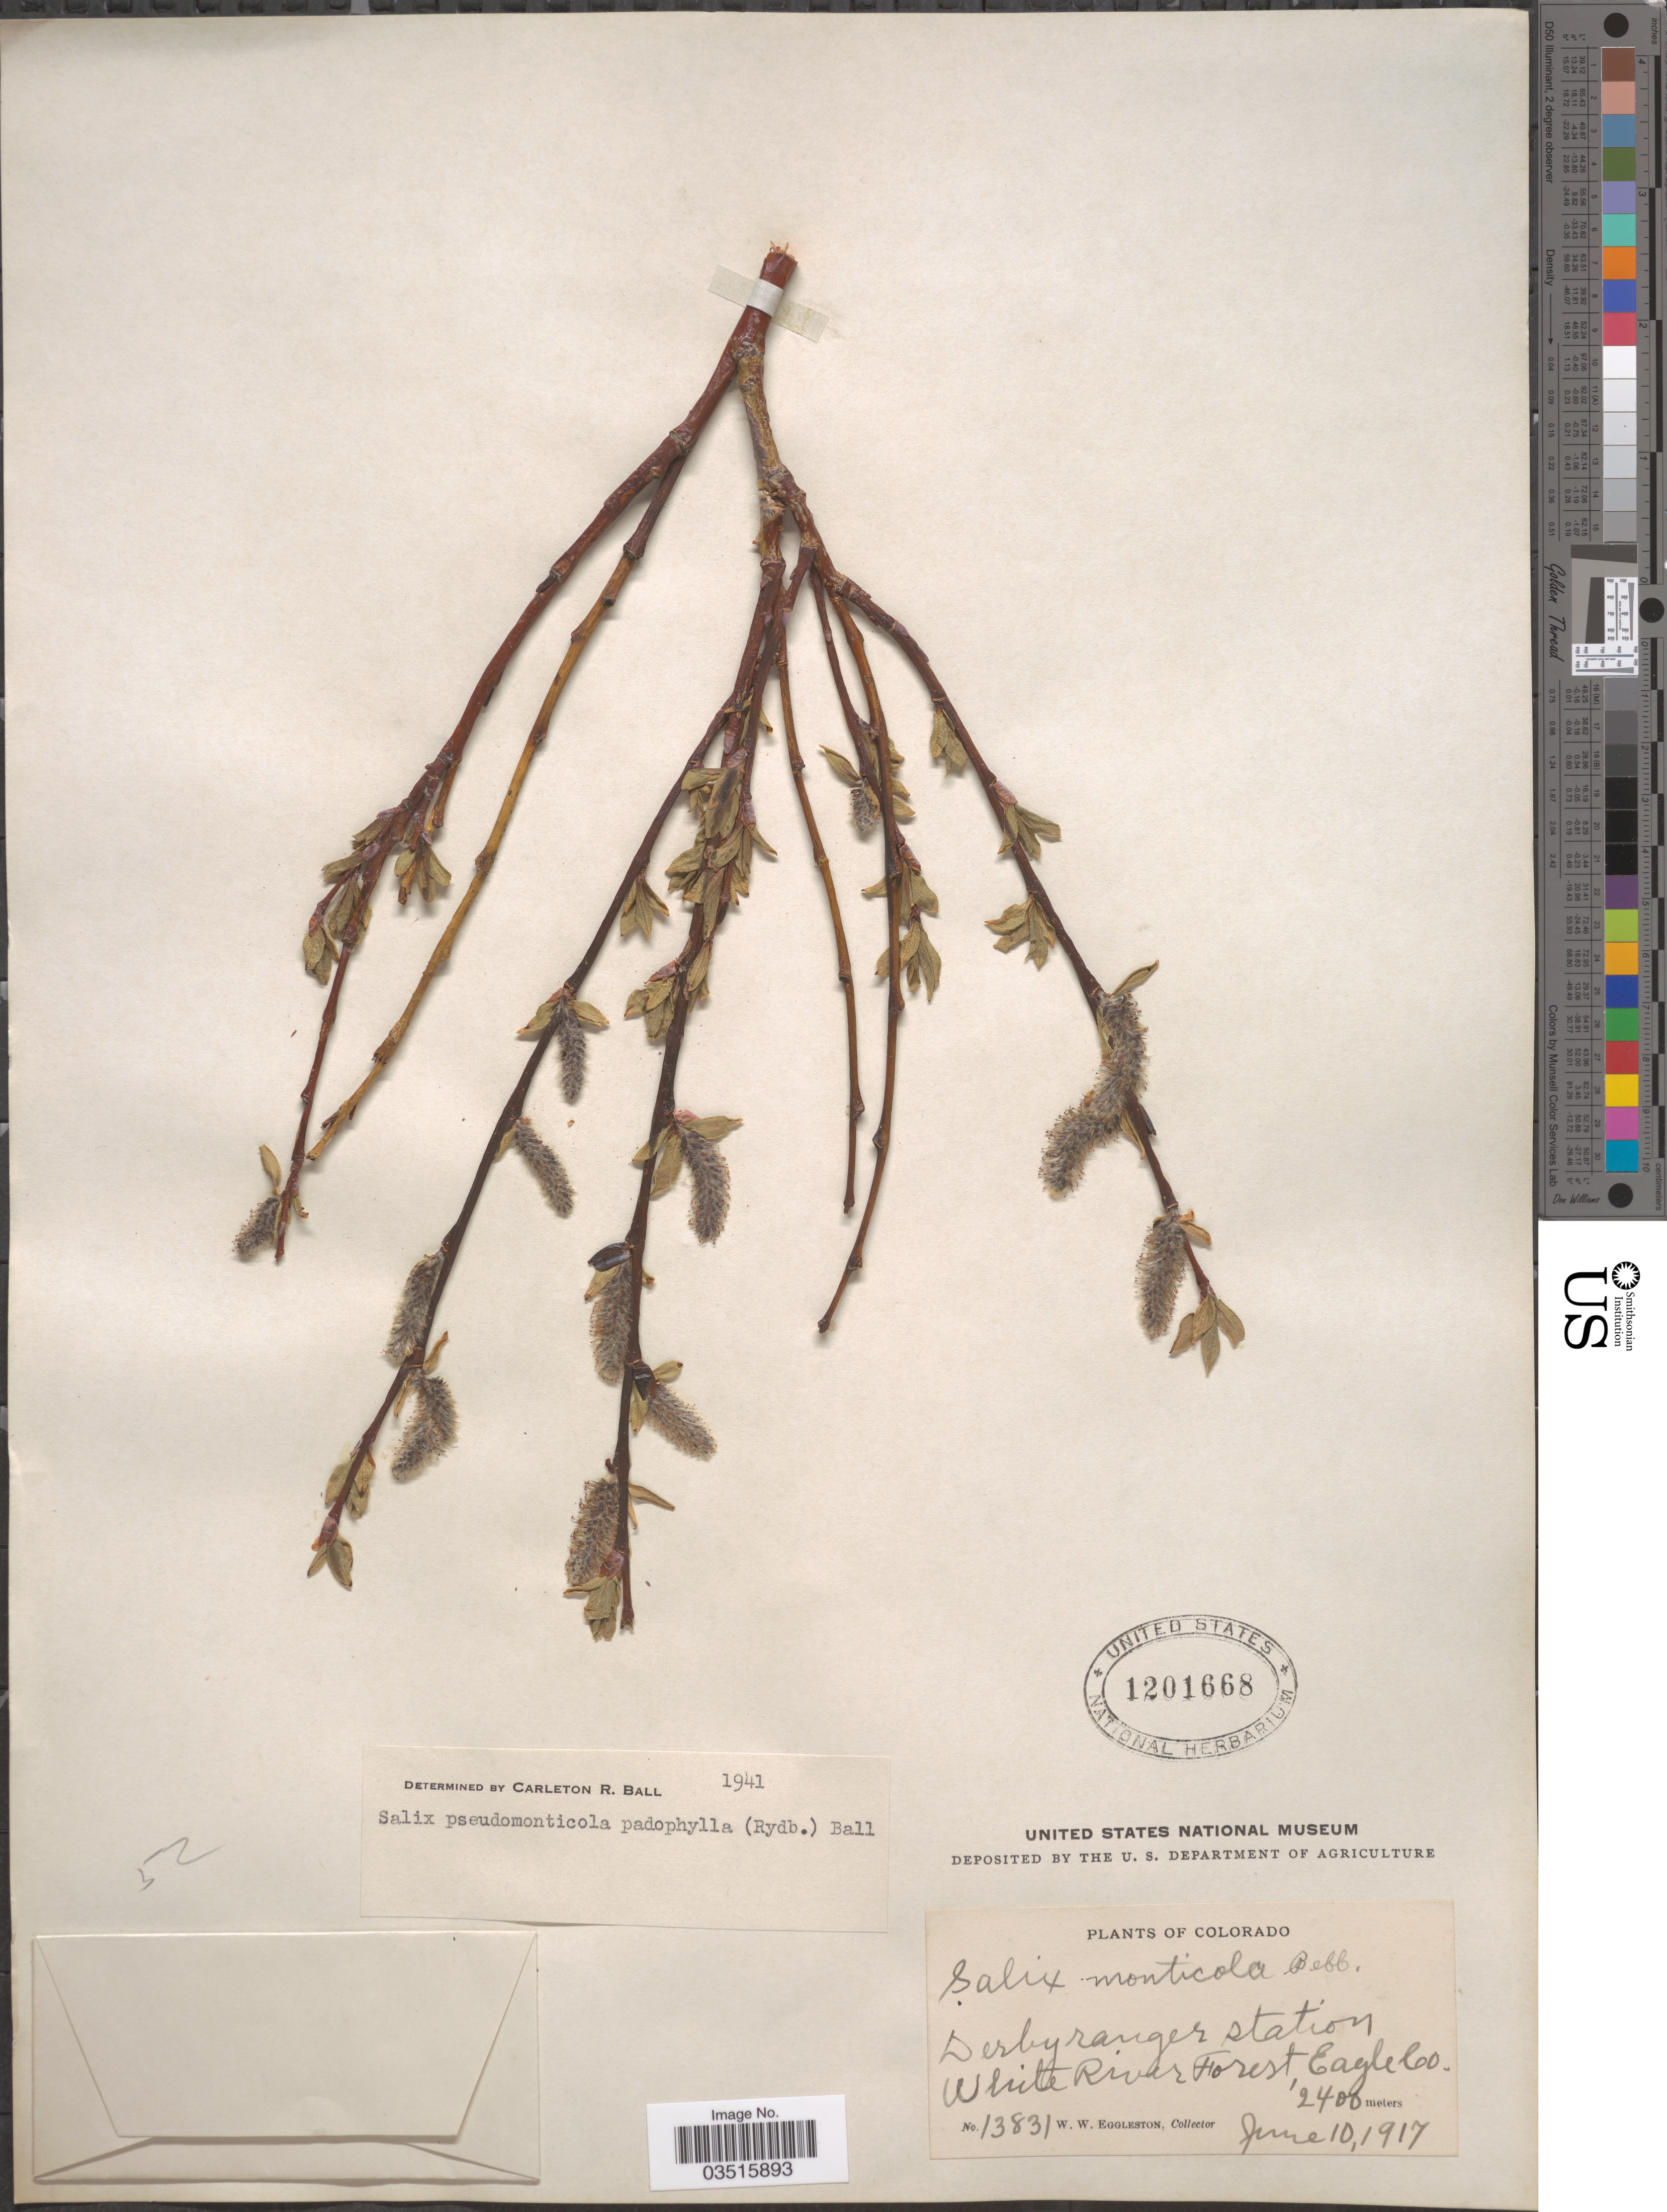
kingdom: Plantae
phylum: Tracheophyta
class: Magnoliopsida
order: Malpighiales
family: Salicaceae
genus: Salix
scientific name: Salix monticola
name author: Bebb.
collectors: W. W. Eggleston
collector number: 13831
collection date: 1917-06-10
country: United States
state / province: Colorado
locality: Derby ranger station. White River Forest, Eagle Co.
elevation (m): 2400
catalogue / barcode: US 1201668